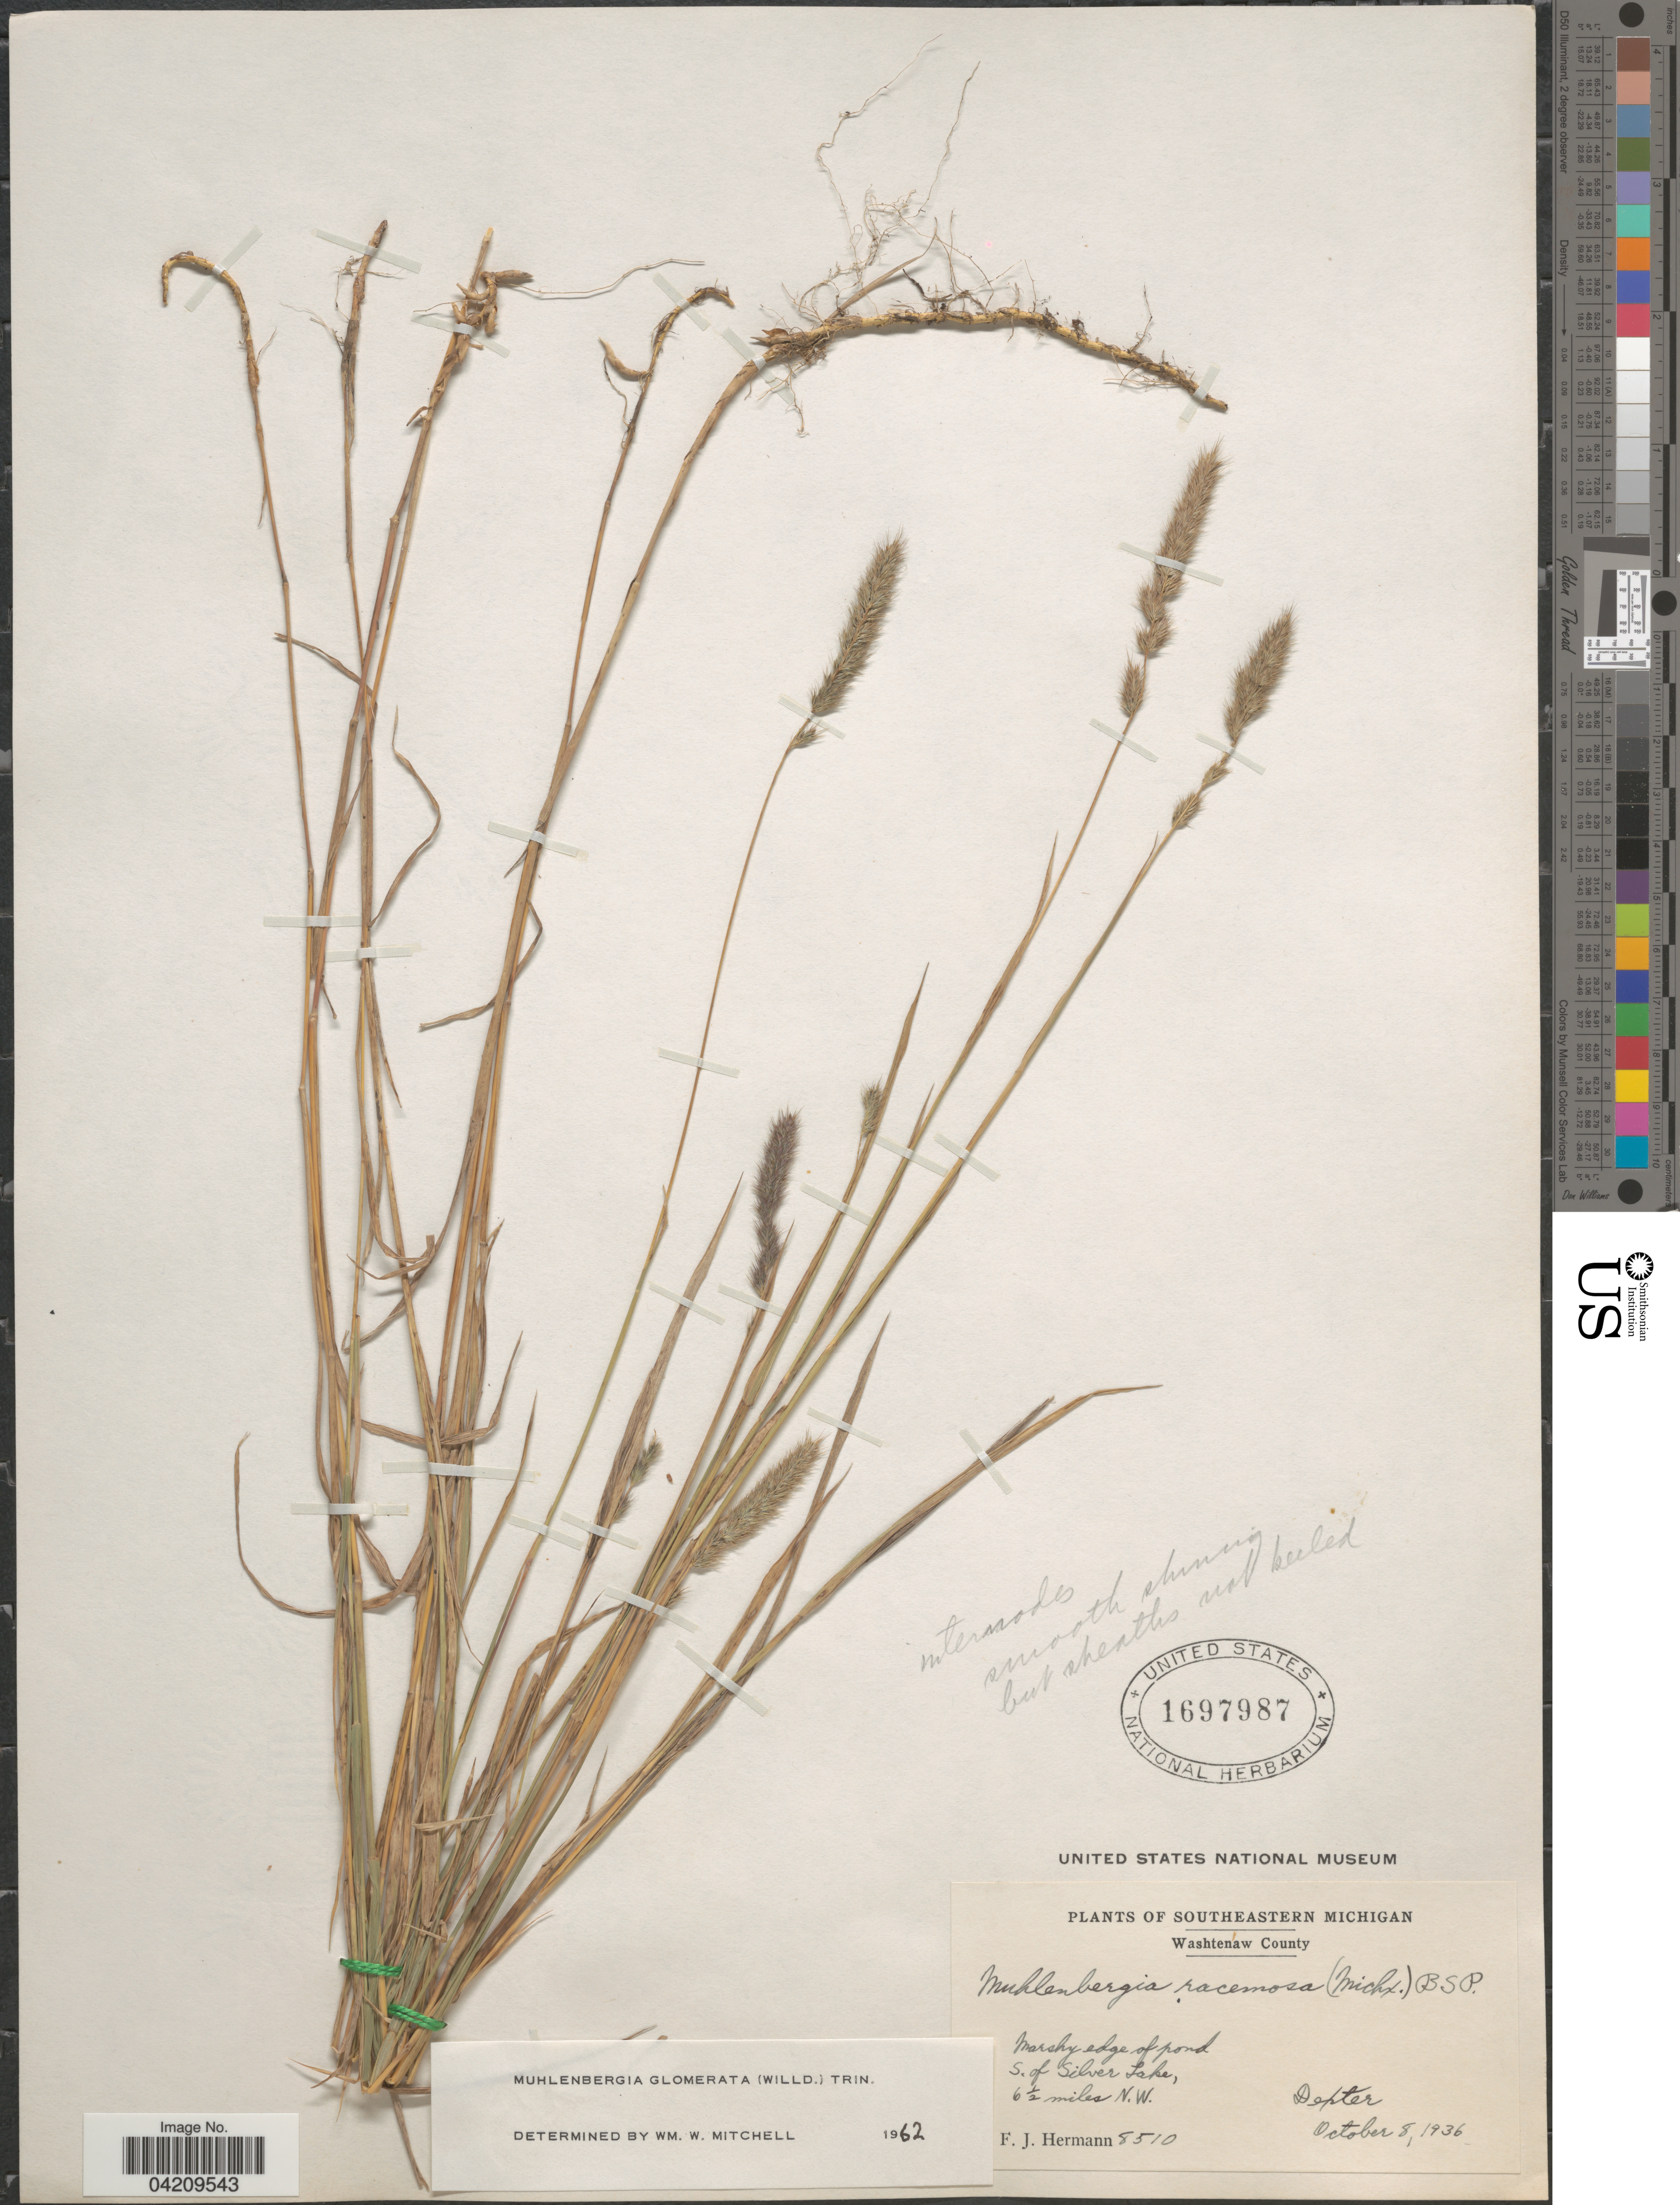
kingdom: Plantae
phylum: Tracheophyta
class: Liliopsida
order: Poales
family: Poaceae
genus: Muhlenbergia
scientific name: Muhlenbergia glomerata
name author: (Willd.) Trin.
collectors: F. J. Hermann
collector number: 8510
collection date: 1936-10-08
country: United States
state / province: Michigan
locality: Southeastern Michigan. Washtenaw County. S. of Silver Lake, 6½ miles N.W. Dexter.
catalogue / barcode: US 1697987